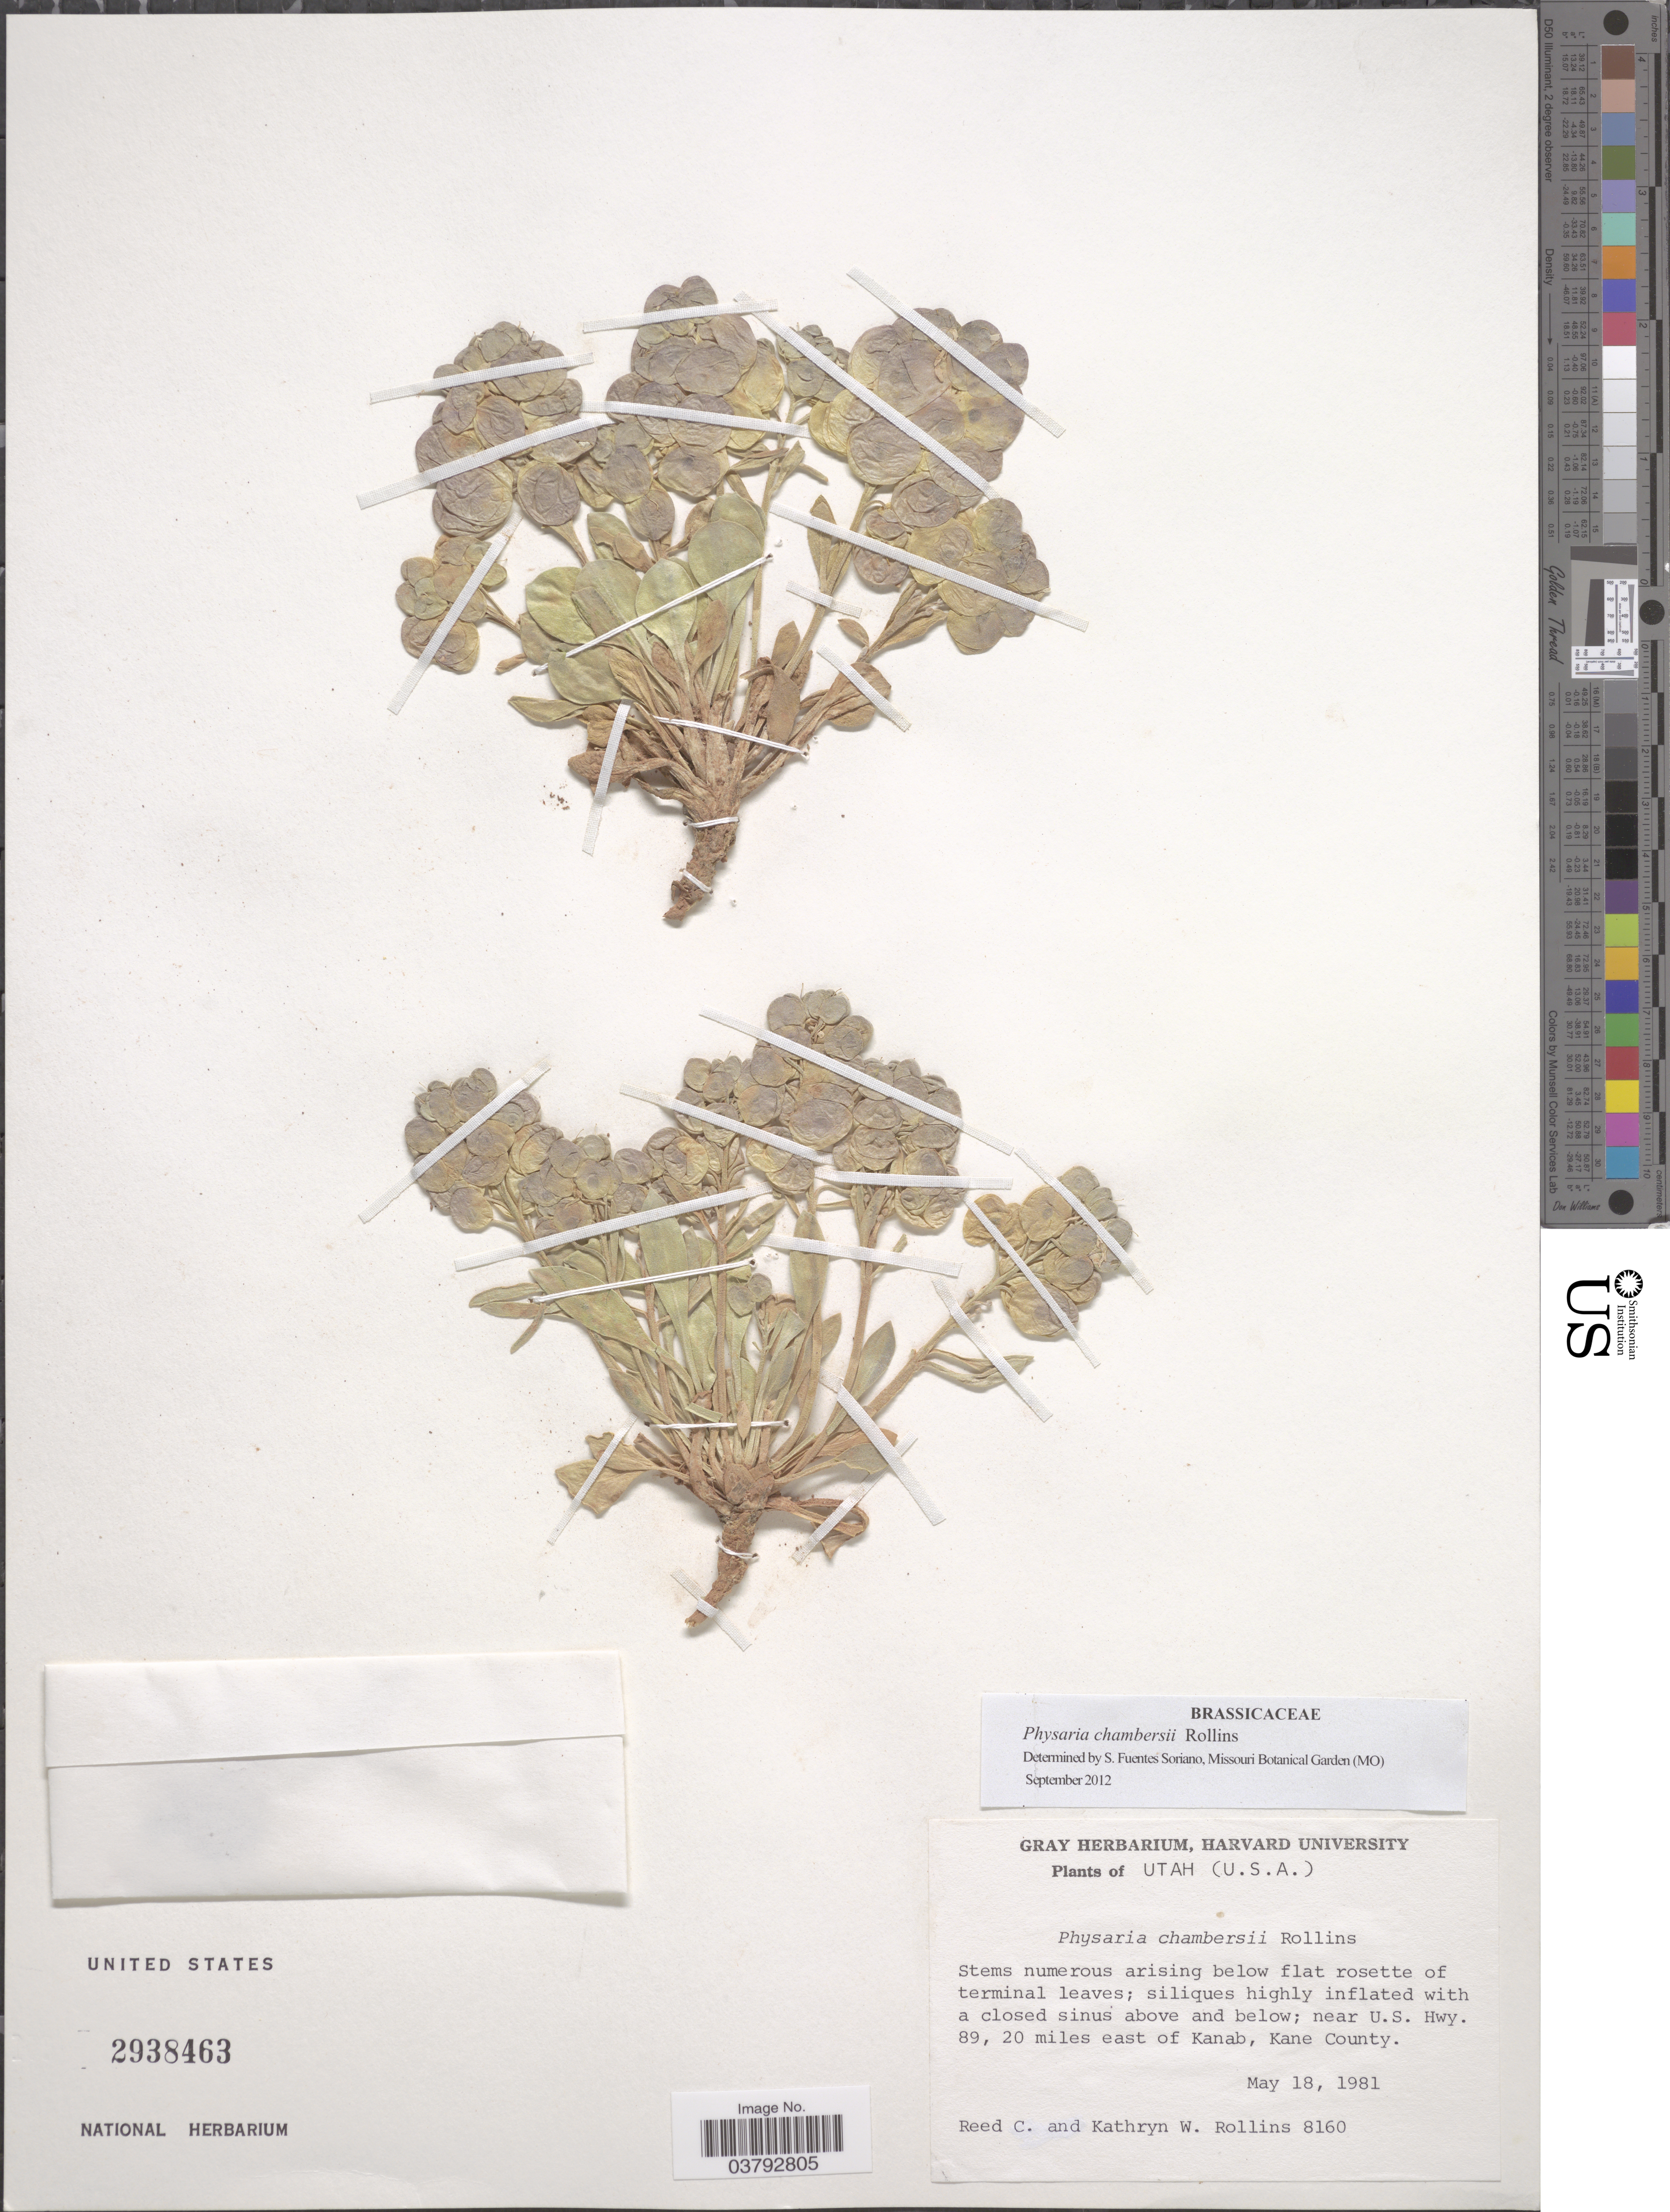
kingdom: Plantae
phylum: Tracheophyta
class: Magnoliopsida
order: Brassicales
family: Brassicaceae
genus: Physaria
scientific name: Physaria chambersii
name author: Rollins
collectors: R. C. Rollins & K. W. Rollins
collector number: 8160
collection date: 1981-05-18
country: United States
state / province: Utah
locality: Nea U.S. Hwy. 89, 20 miles east of Kanab, Kane County.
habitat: near u.s. highway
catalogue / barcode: US 2938463